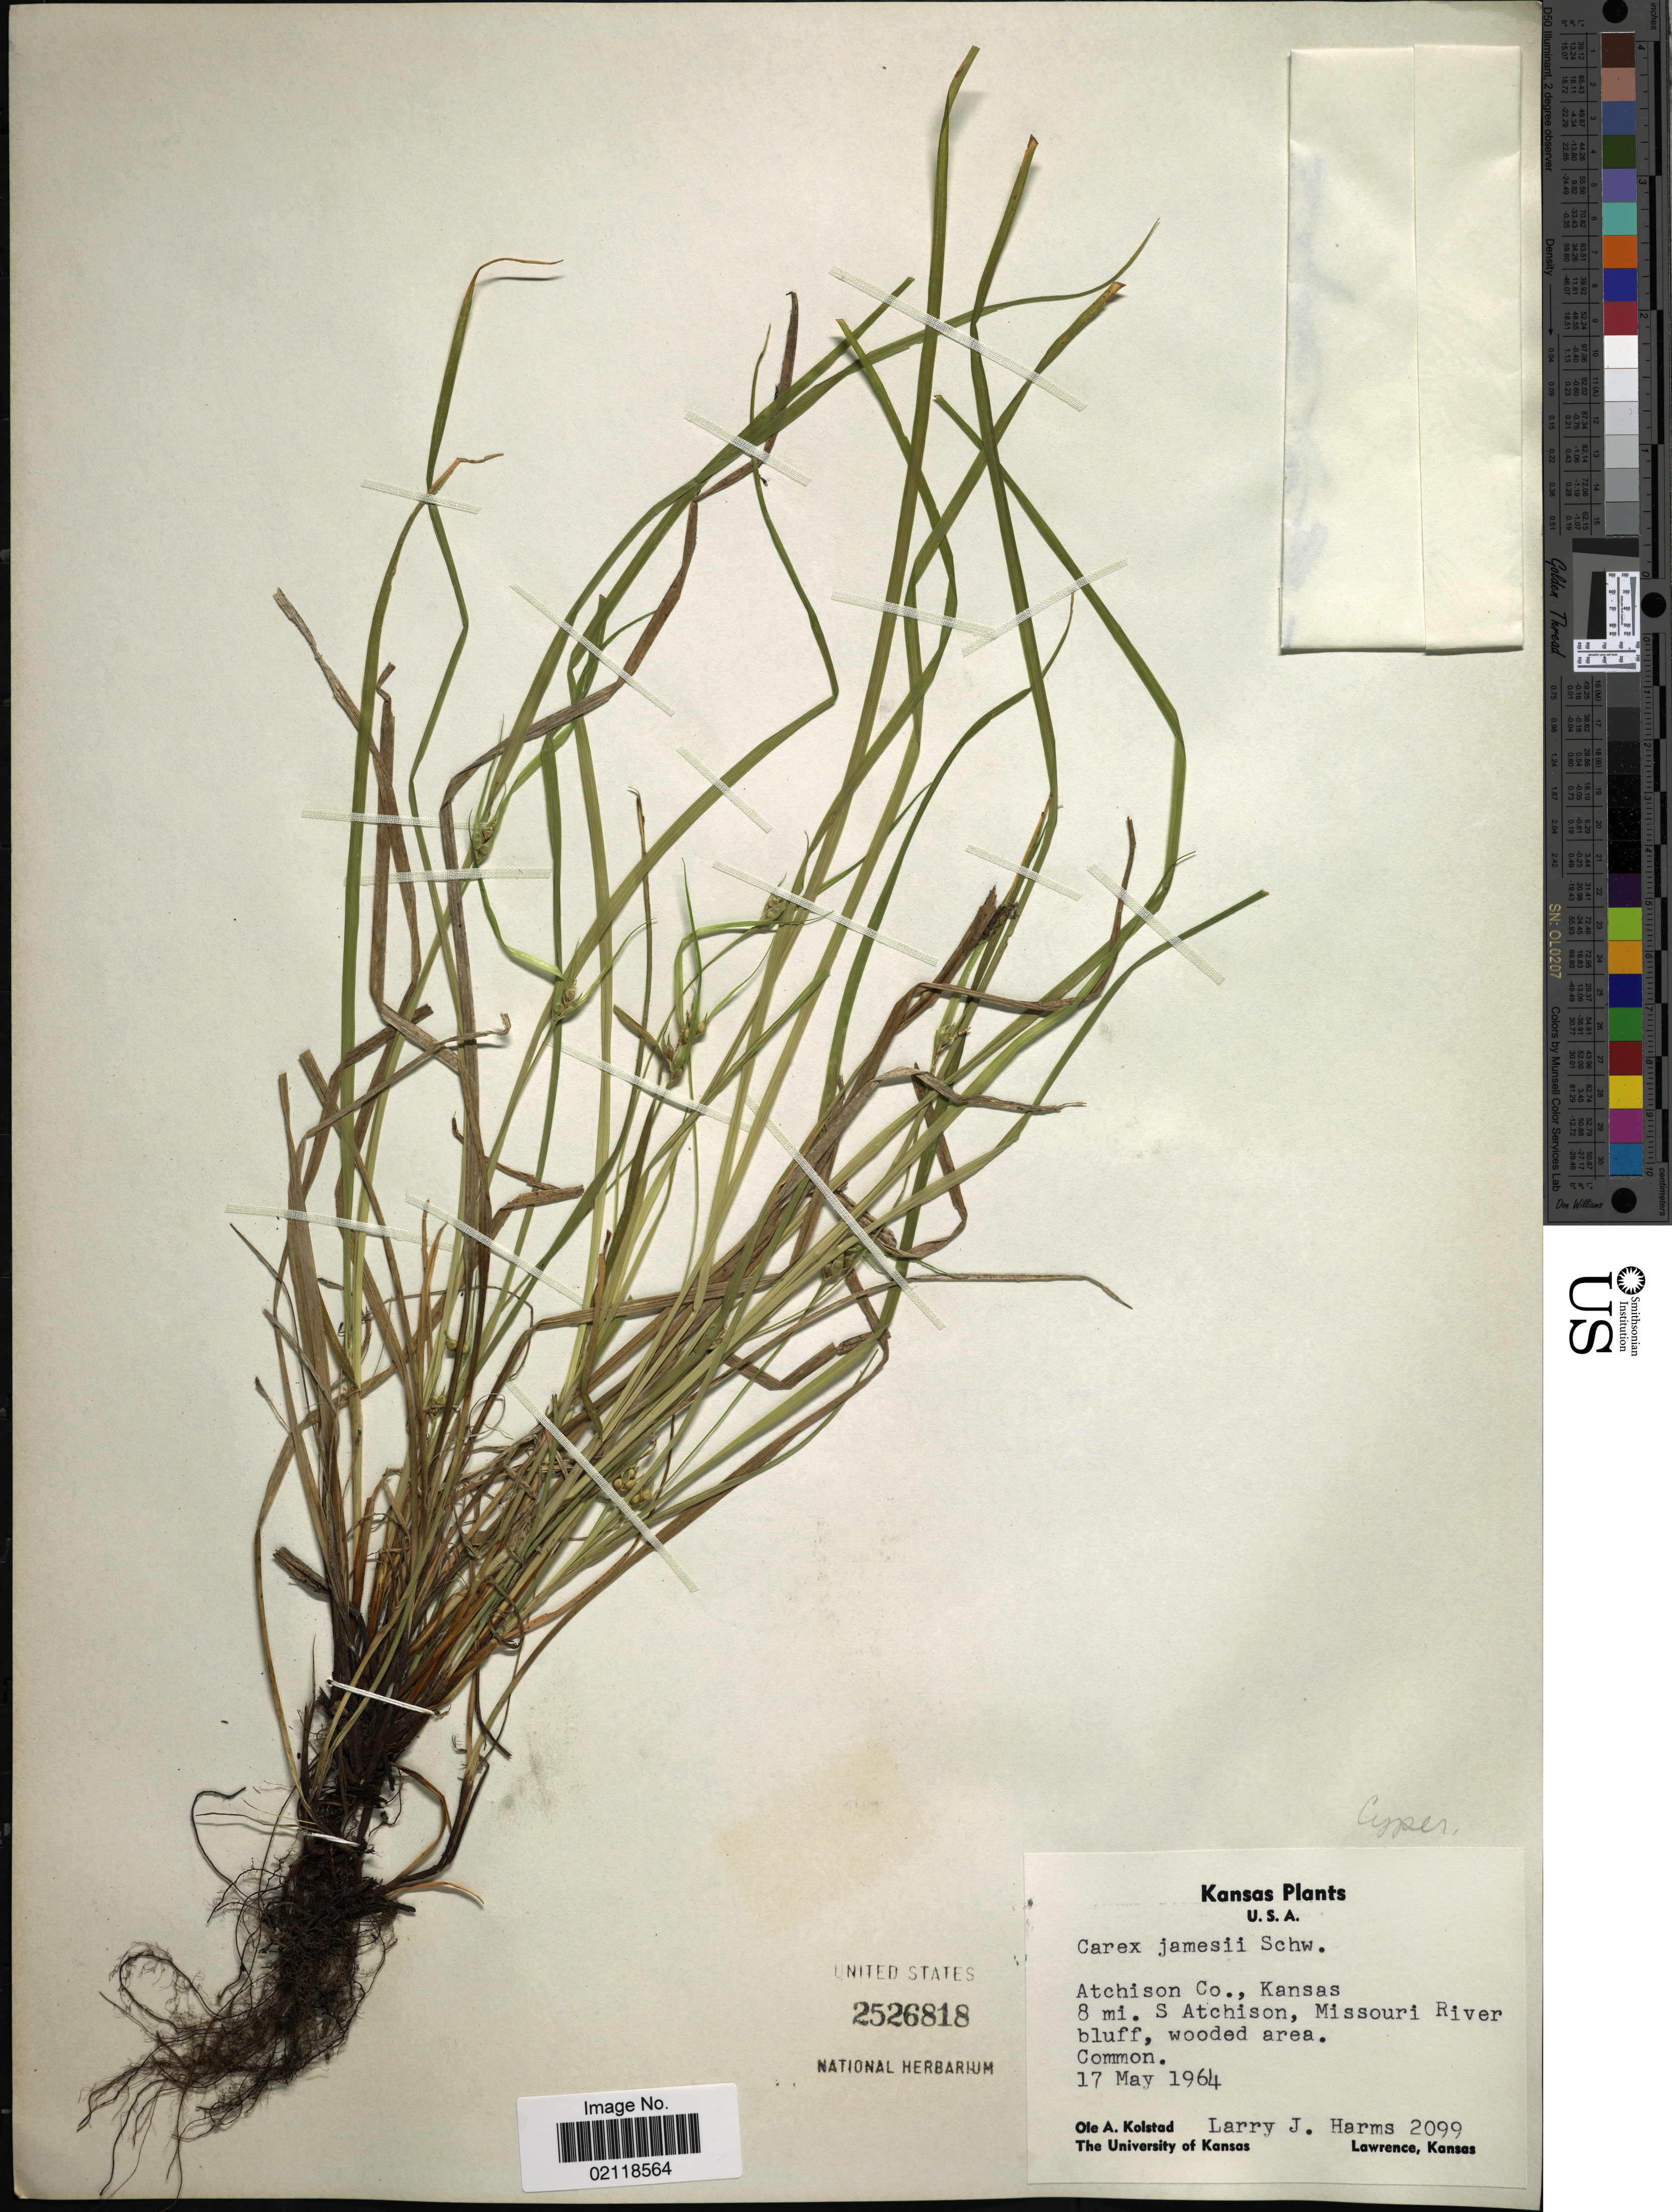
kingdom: Plantae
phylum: Tracheophyta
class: Liliopsida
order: Poales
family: Cyperaceae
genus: Carex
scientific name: Carex jamesii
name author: Schwein.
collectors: O. Kolstad & L. Harms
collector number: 2099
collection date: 1964-05-17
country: United States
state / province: Kansas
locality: Atchison Co., 8 mi. S Atchison, Missouri River bluff, wooded area.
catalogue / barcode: US 2526818